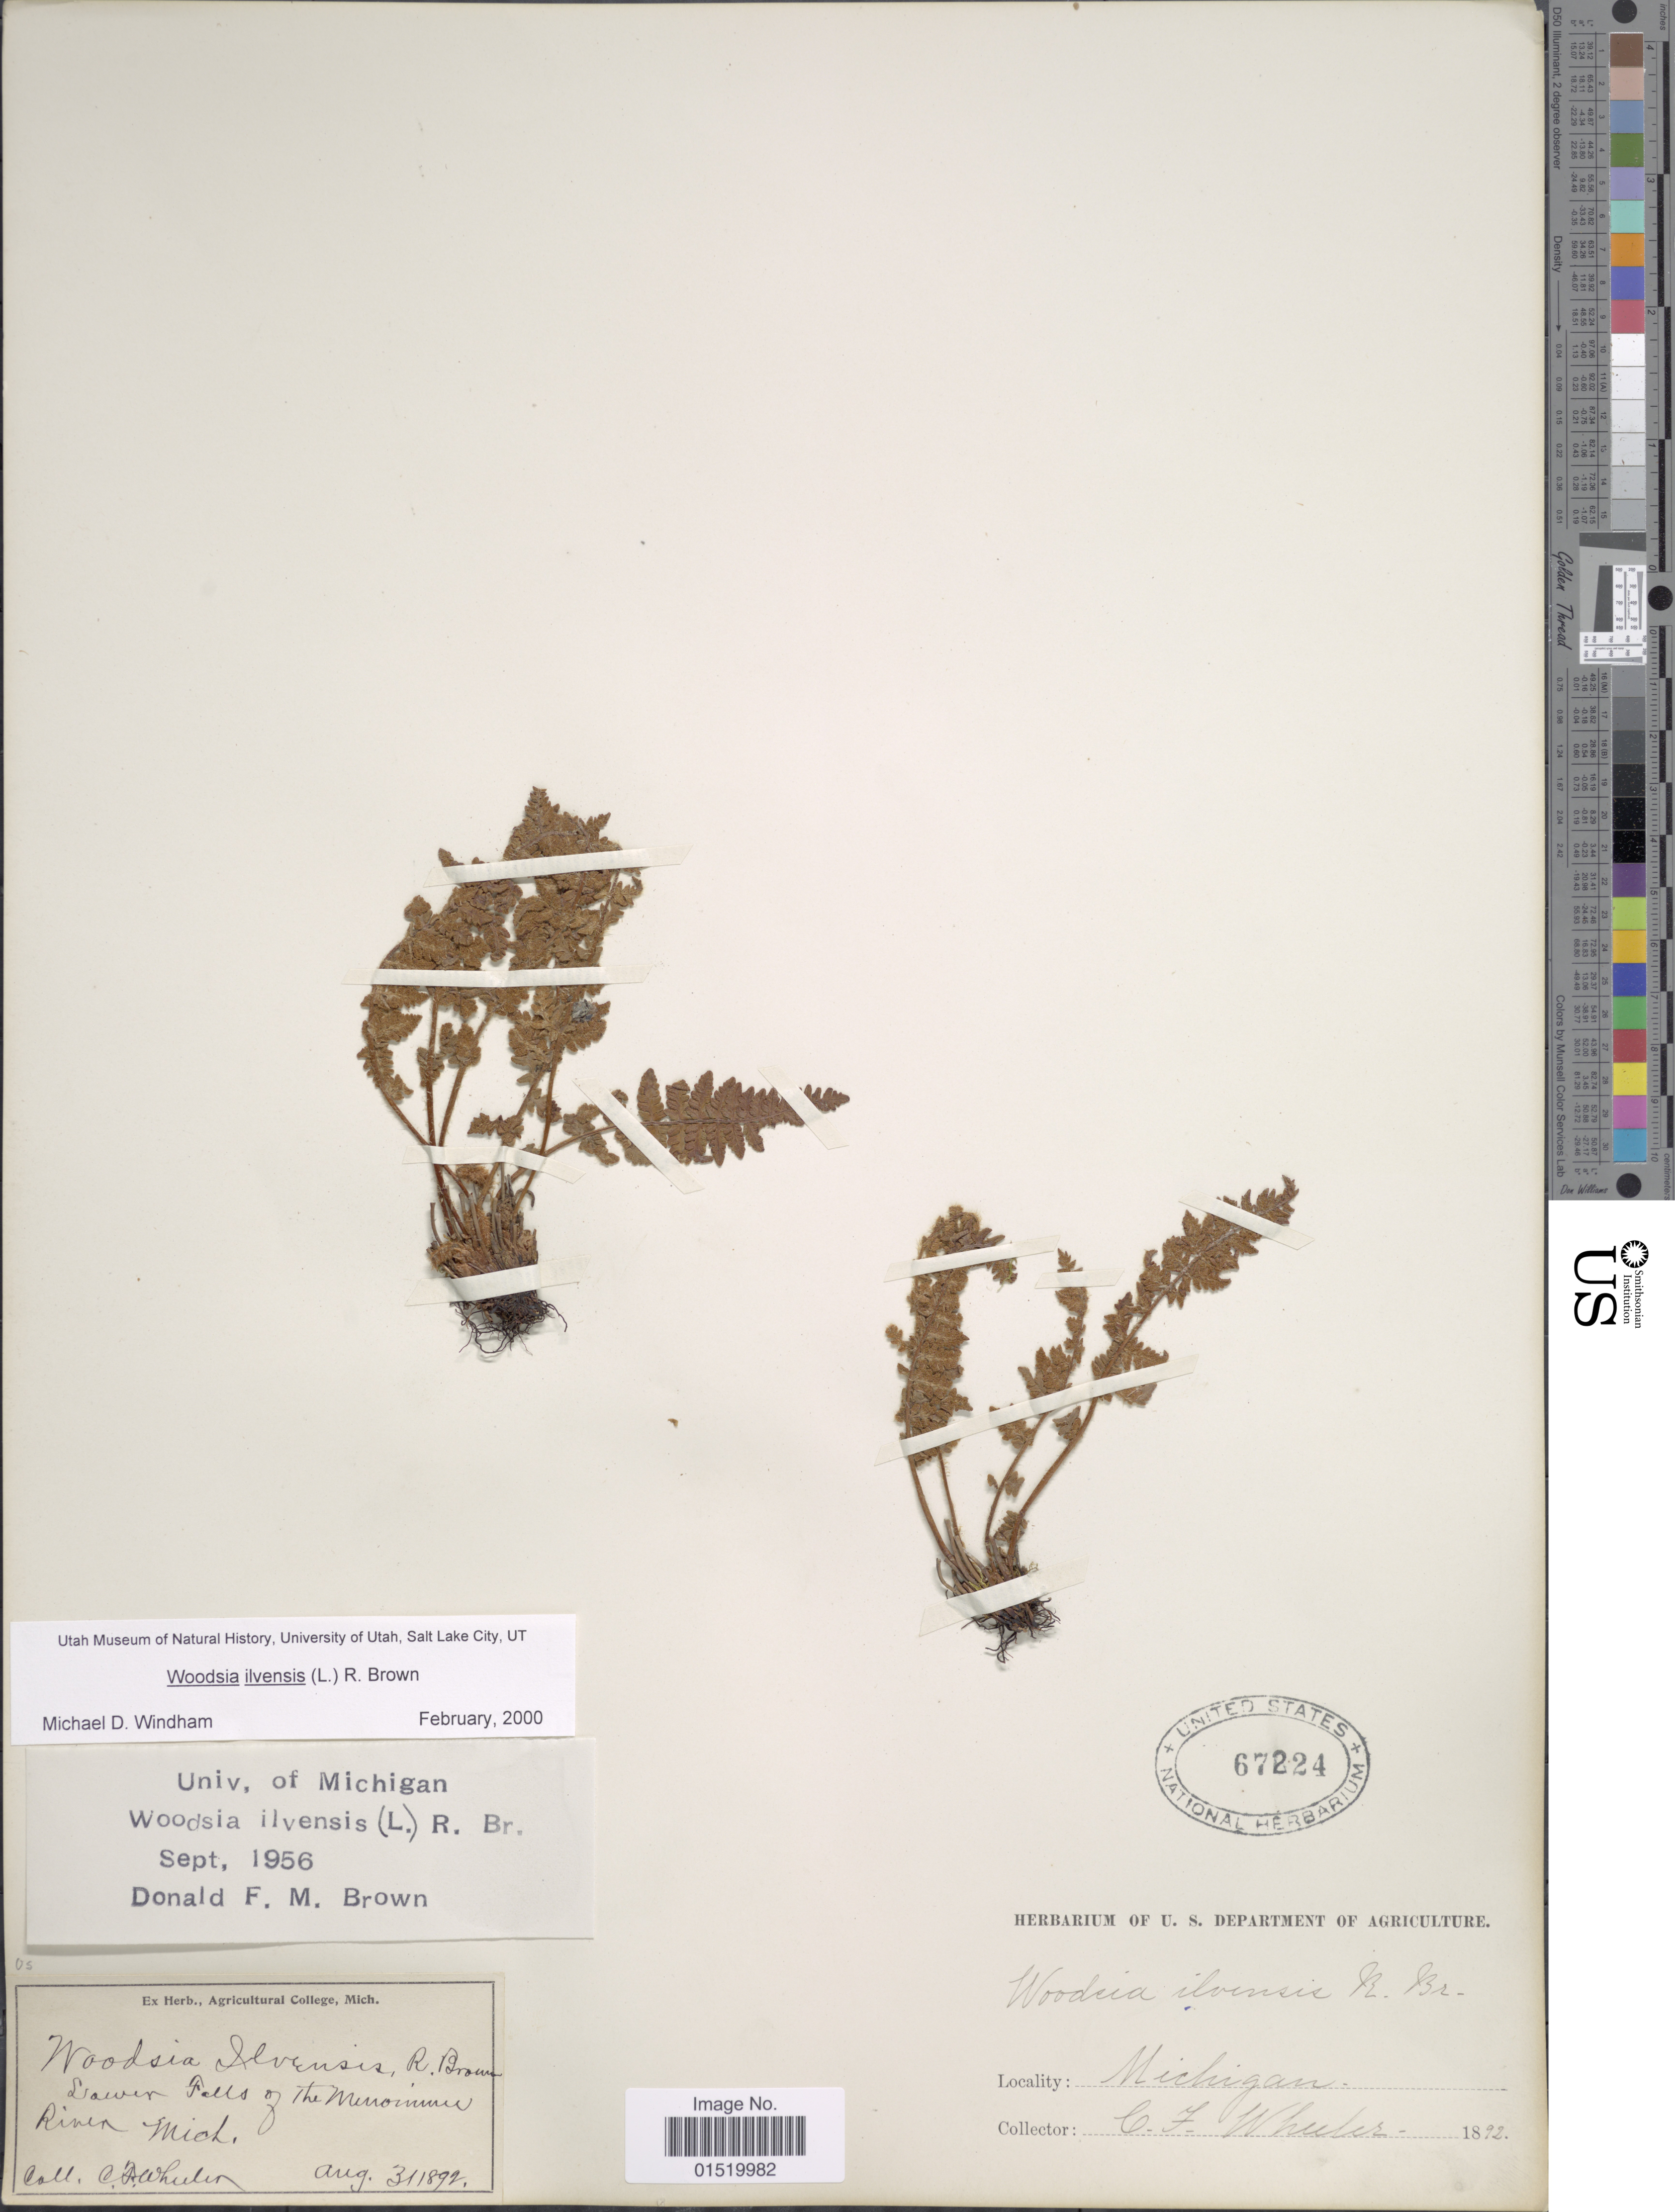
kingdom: Plantae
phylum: Tracheophyta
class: Polypodiopsida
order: Polypodiales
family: Woodsiaceae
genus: Woodsia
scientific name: Woodsia ilvensis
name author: (L.) R. Br.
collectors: C. Wheeler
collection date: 1892-08-31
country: United States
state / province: Michigan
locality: Lower Falls of the Menominee River Mich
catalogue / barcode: US 67224